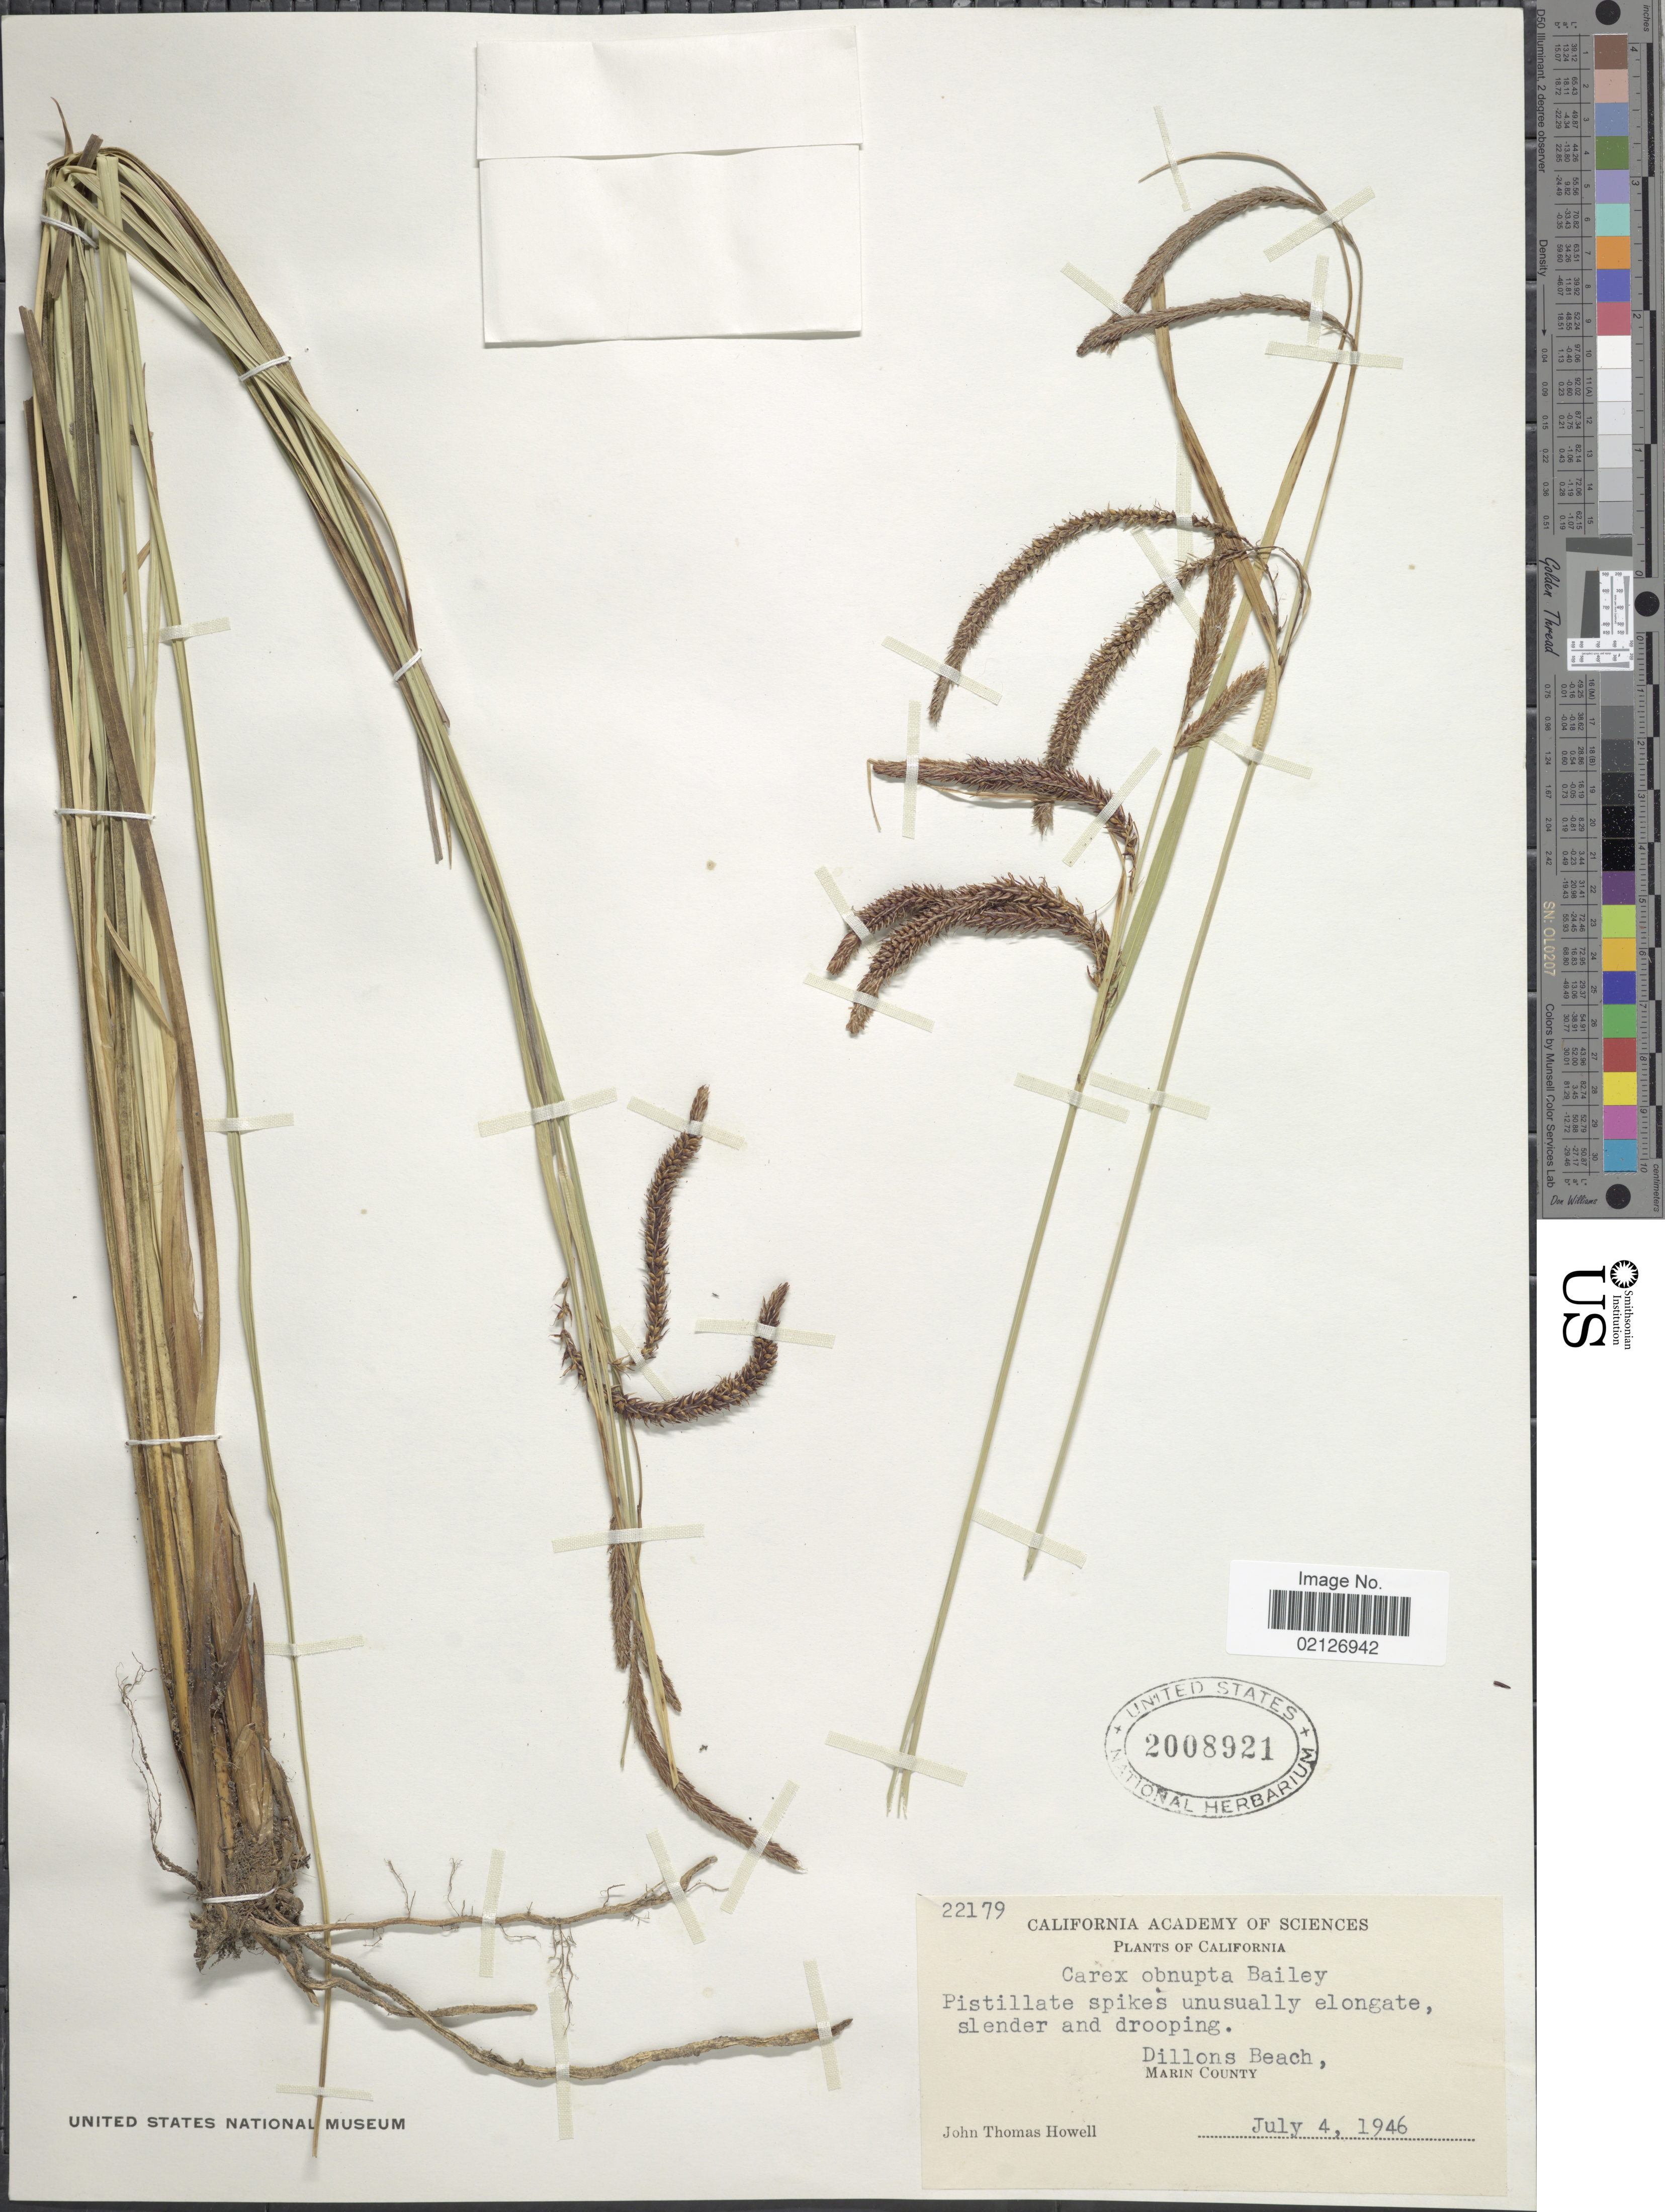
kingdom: Plantae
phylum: Tracheophyta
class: Liliopsida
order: Poales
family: Cyperaceae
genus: Carex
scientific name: Carex obnupta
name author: L.H. Bailey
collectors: J. T. Howell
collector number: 22179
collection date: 1946-07-04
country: United States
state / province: California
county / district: Marin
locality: Dillons Beach, Marin County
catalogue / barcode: US 2008921